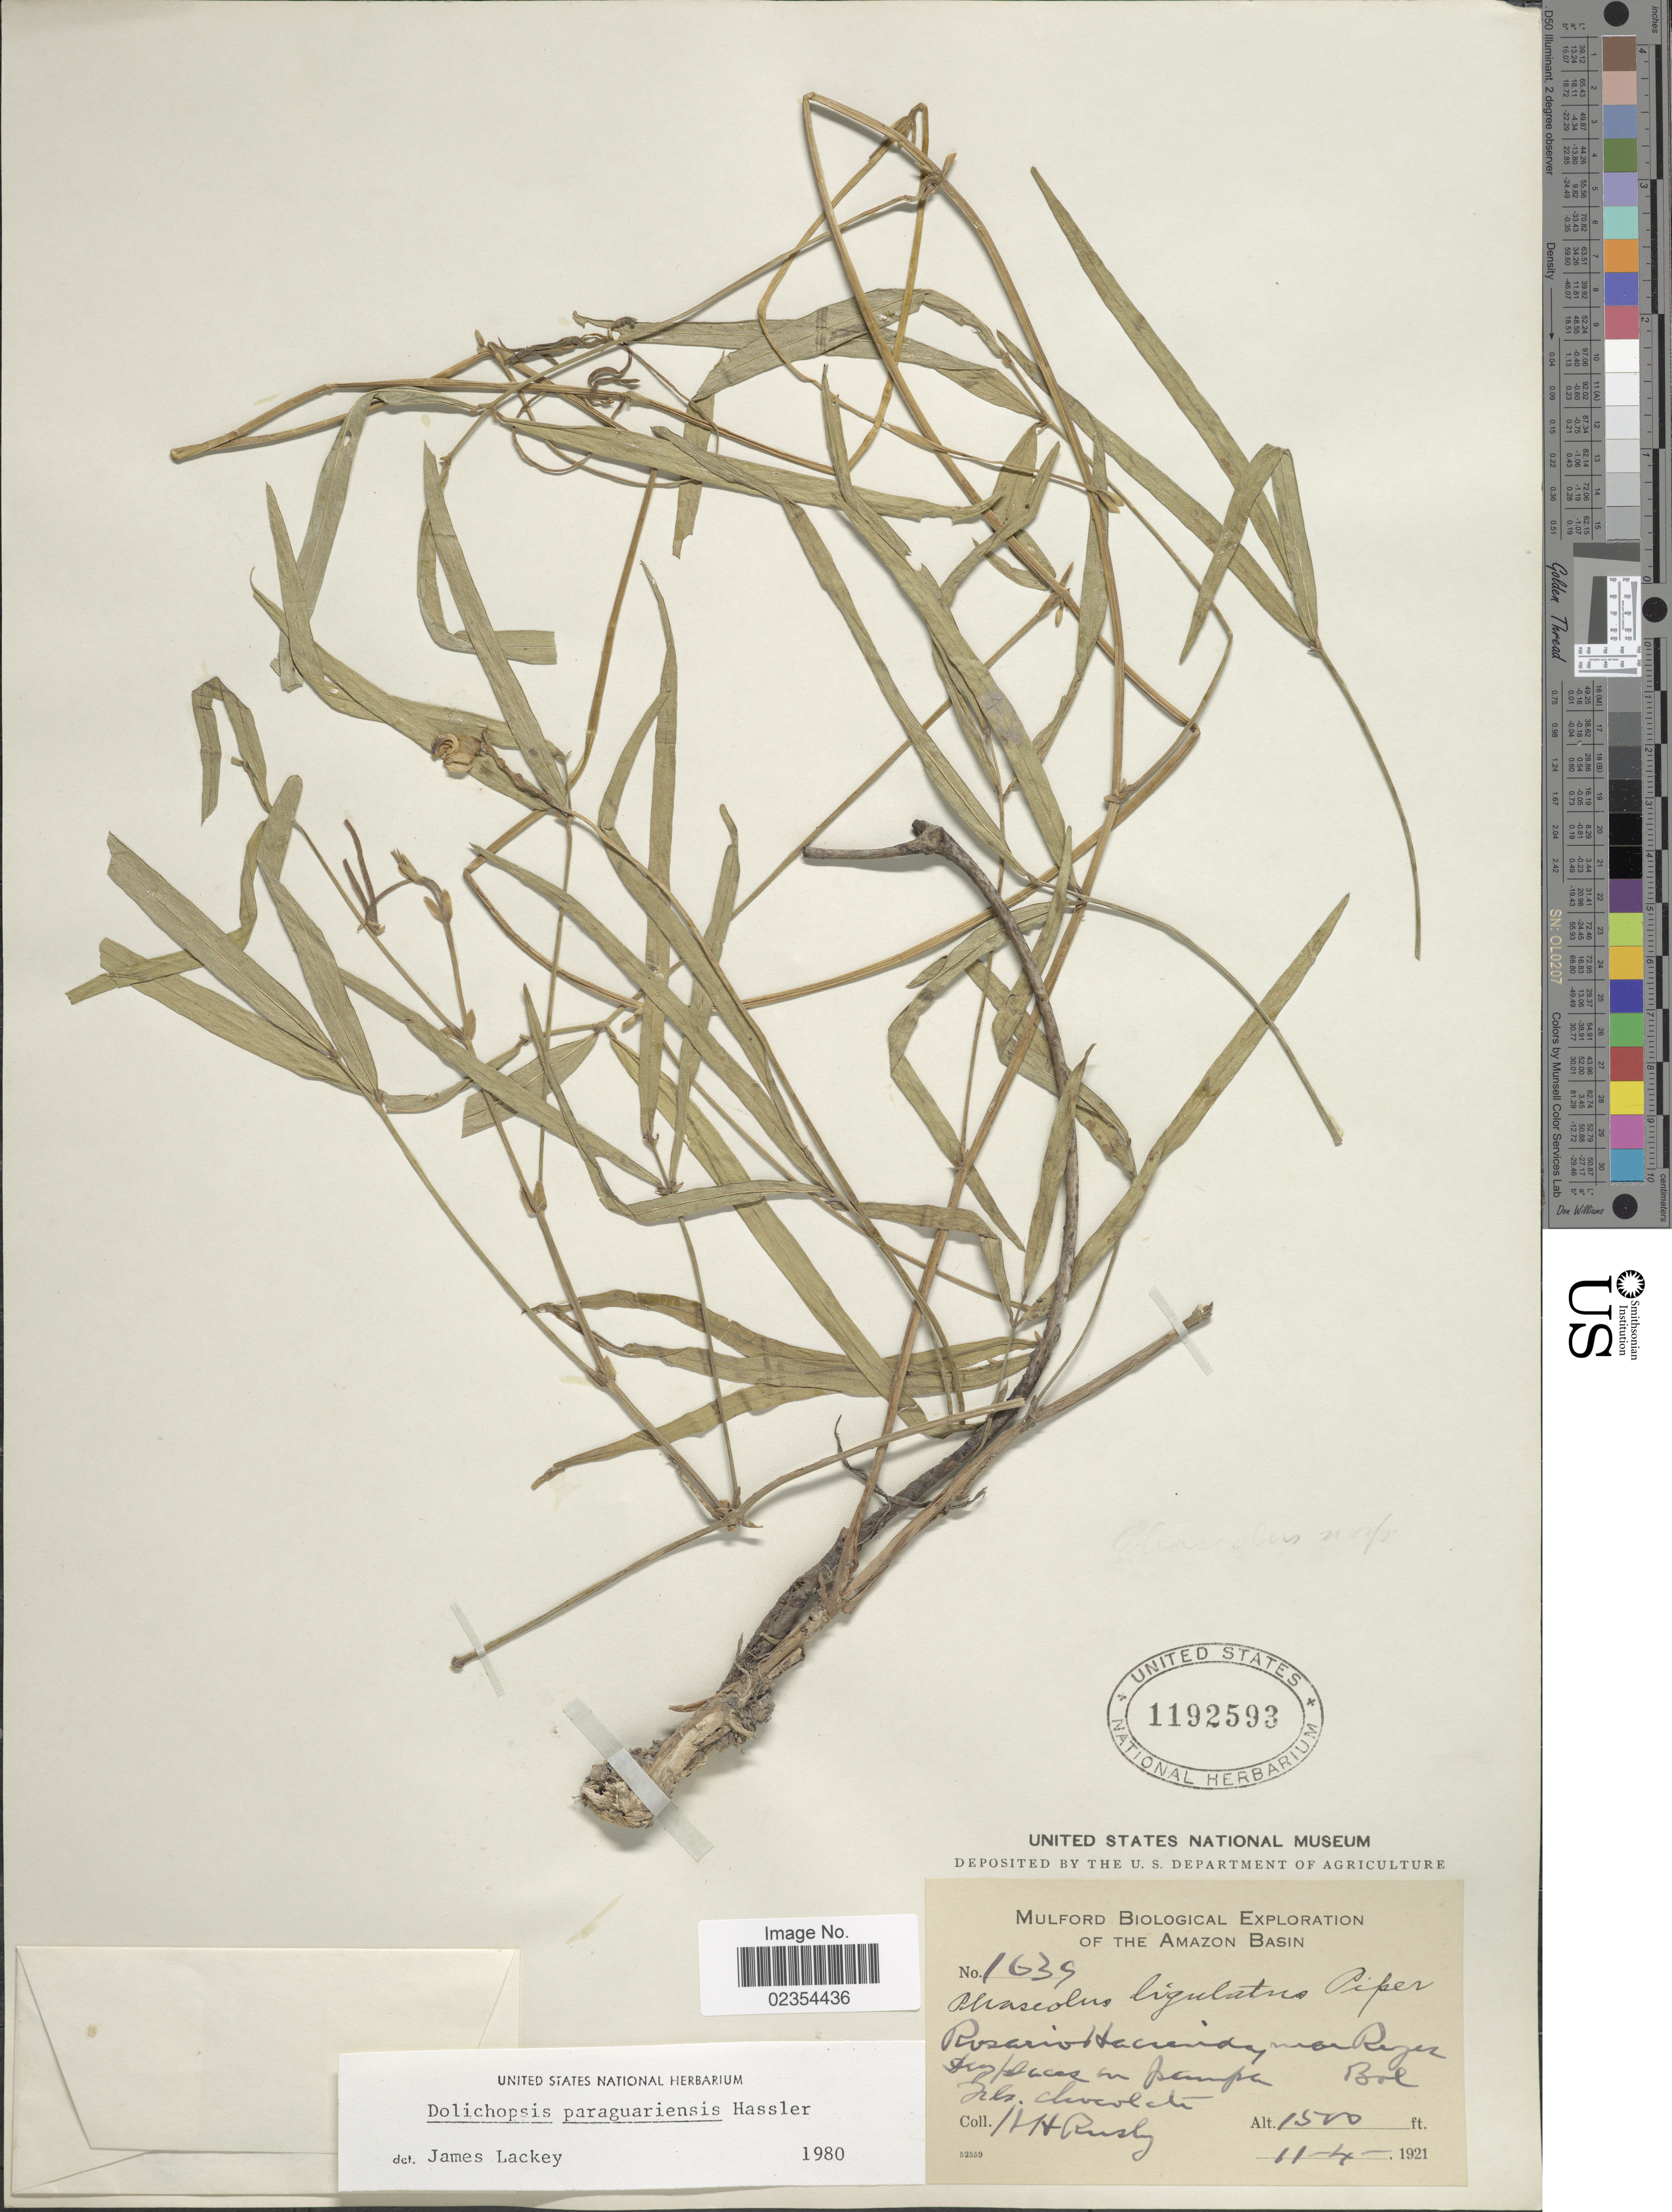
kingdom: Plantae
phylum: Tracheophyta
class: Magnoliopsida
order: Fabales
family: Fabaceae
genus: Dolichopsis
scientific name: Dolichopsis paraguariensis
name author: Hassl.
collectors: H. H. Rusby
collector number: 1637*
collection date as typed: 11-4-1921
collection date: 1921-11-04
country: Bolivia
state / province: Beni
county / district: José Ballivián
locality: Rosario Hacienda near Reyes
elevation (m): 457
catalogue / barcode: US 1192593